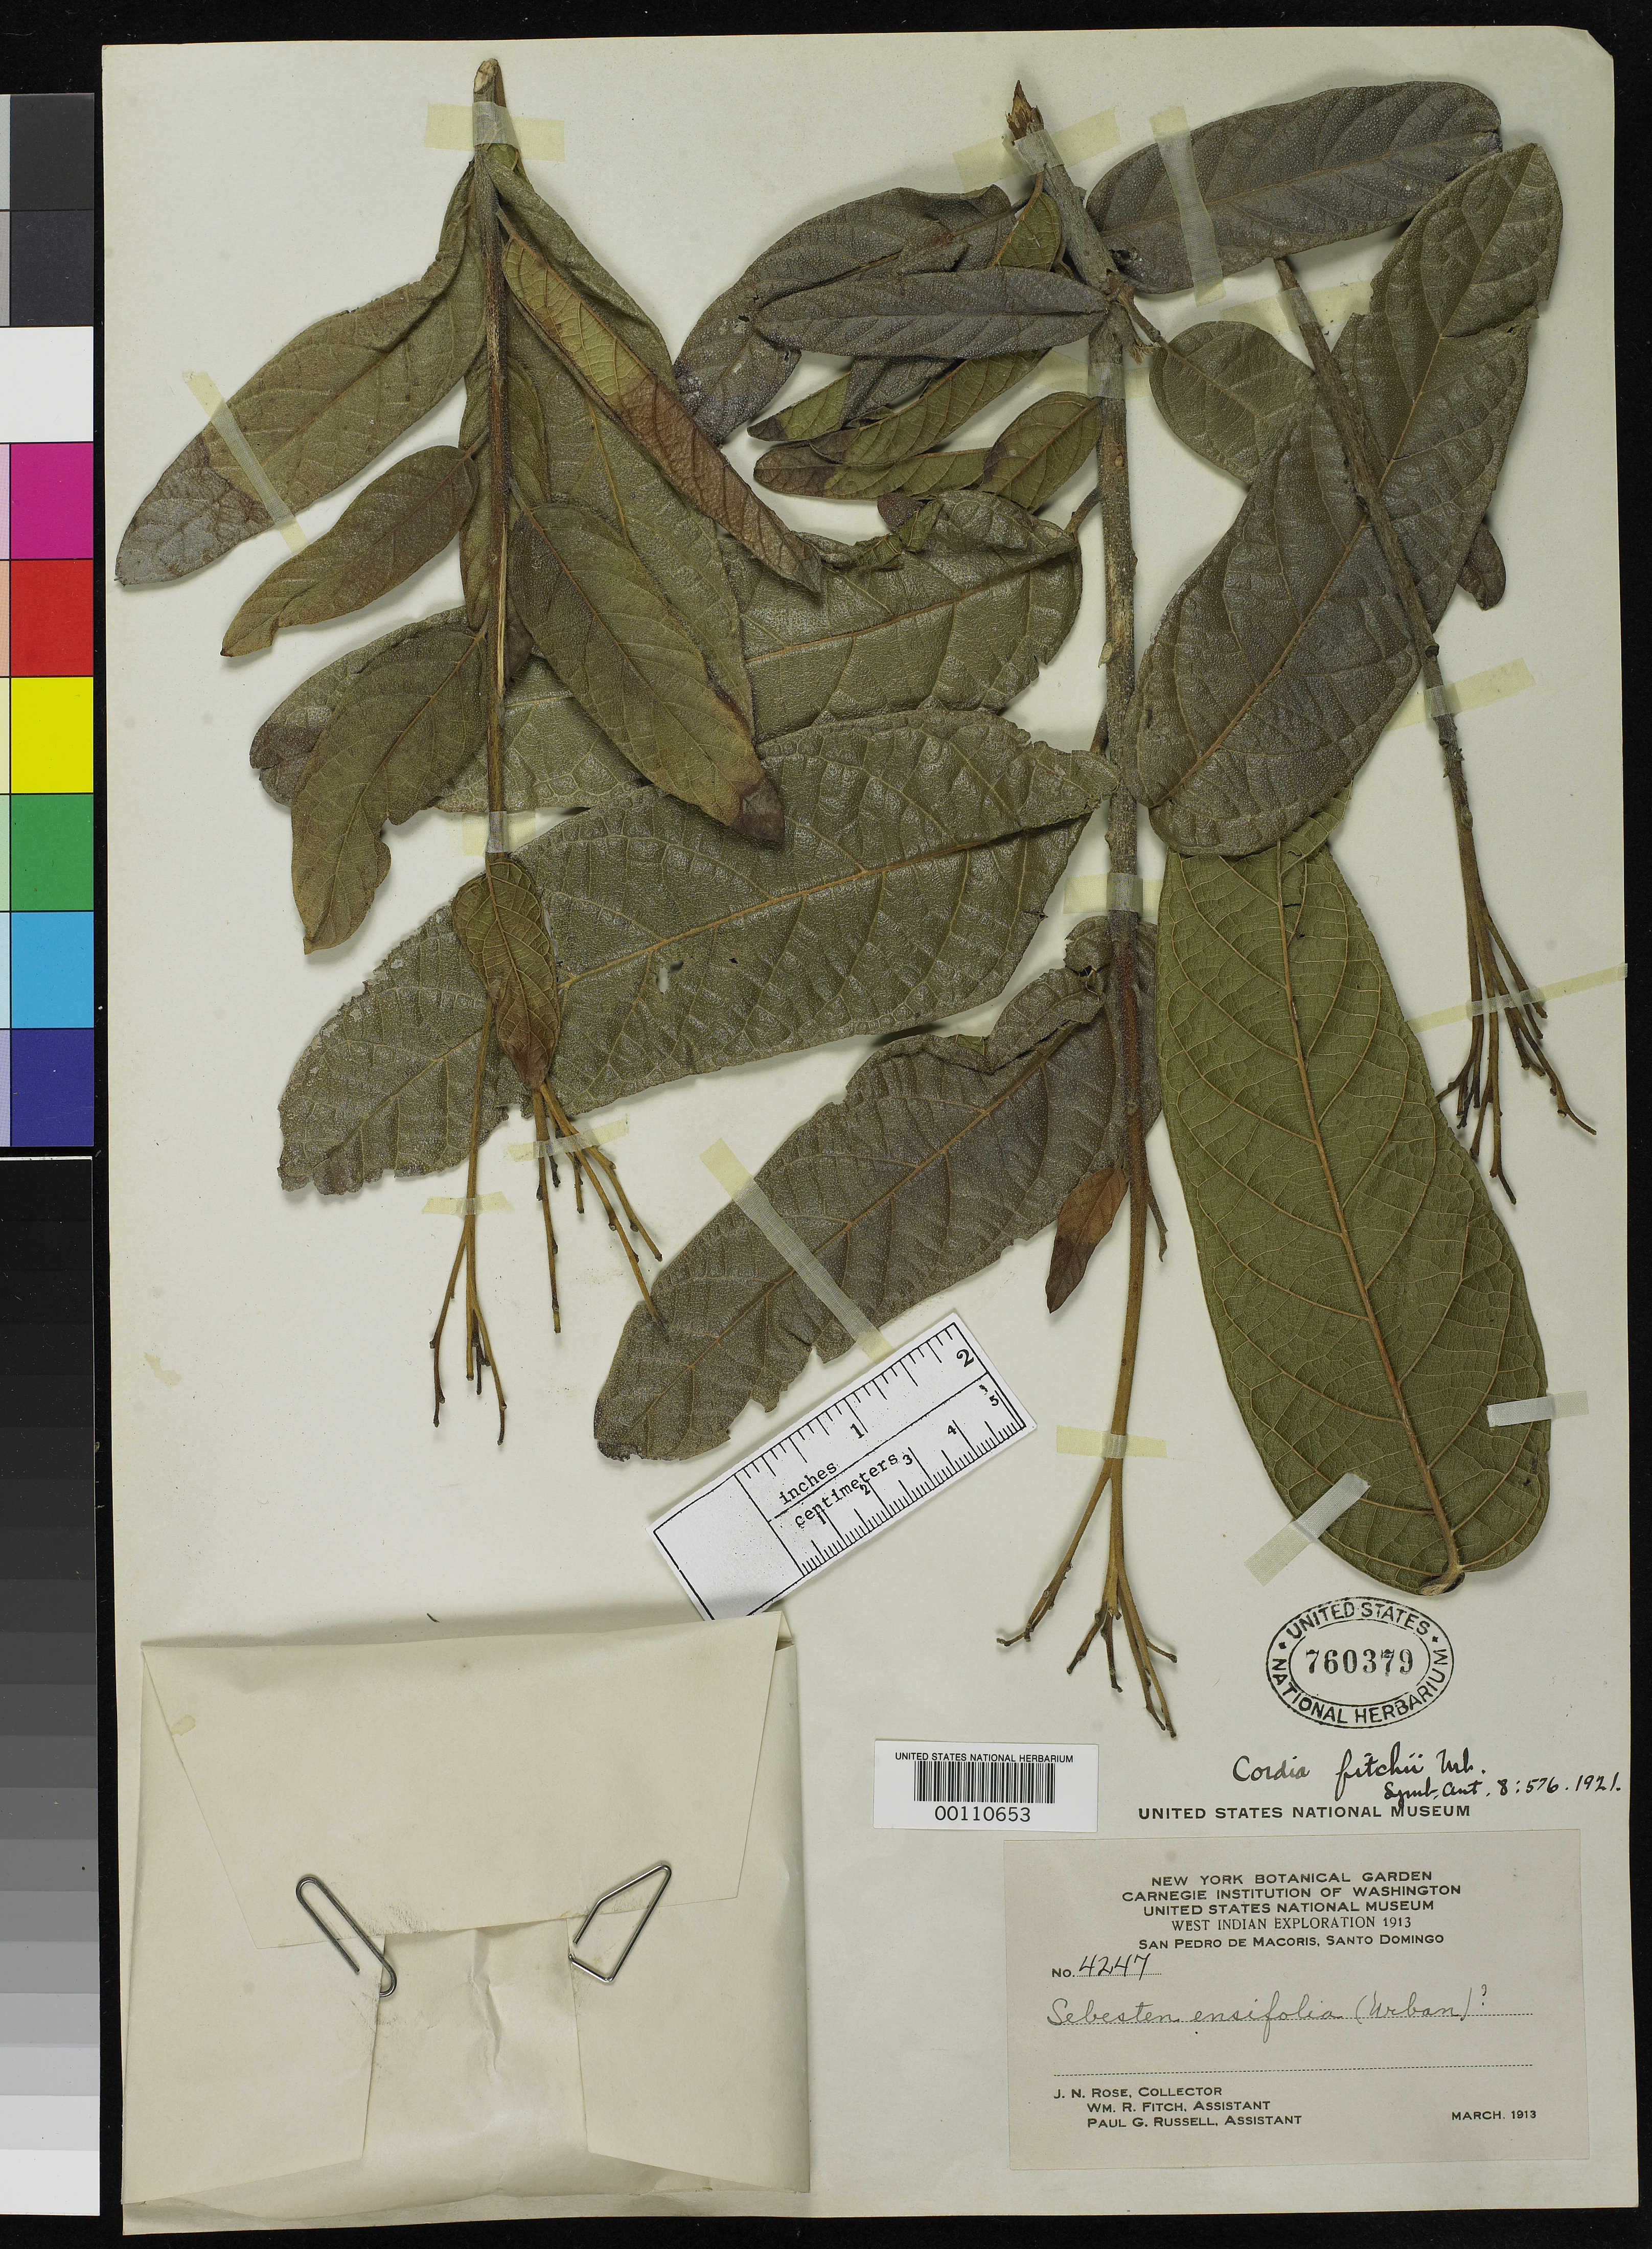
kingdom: Plantae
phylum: Tracheophyta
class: Magnoliopsida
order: Boraginales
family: Cordiaceae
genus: Cordia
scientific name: Cordia fitchii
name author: Urb.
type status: Isotype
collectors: J. N. Rose, W. R. Fitch & P. G. Russell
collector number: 4247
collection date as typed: Mar 1913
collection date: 1913-03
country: Dominican Republic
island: Hispaniola Island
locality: San Pedro de Macoris.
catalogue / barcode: US 760379